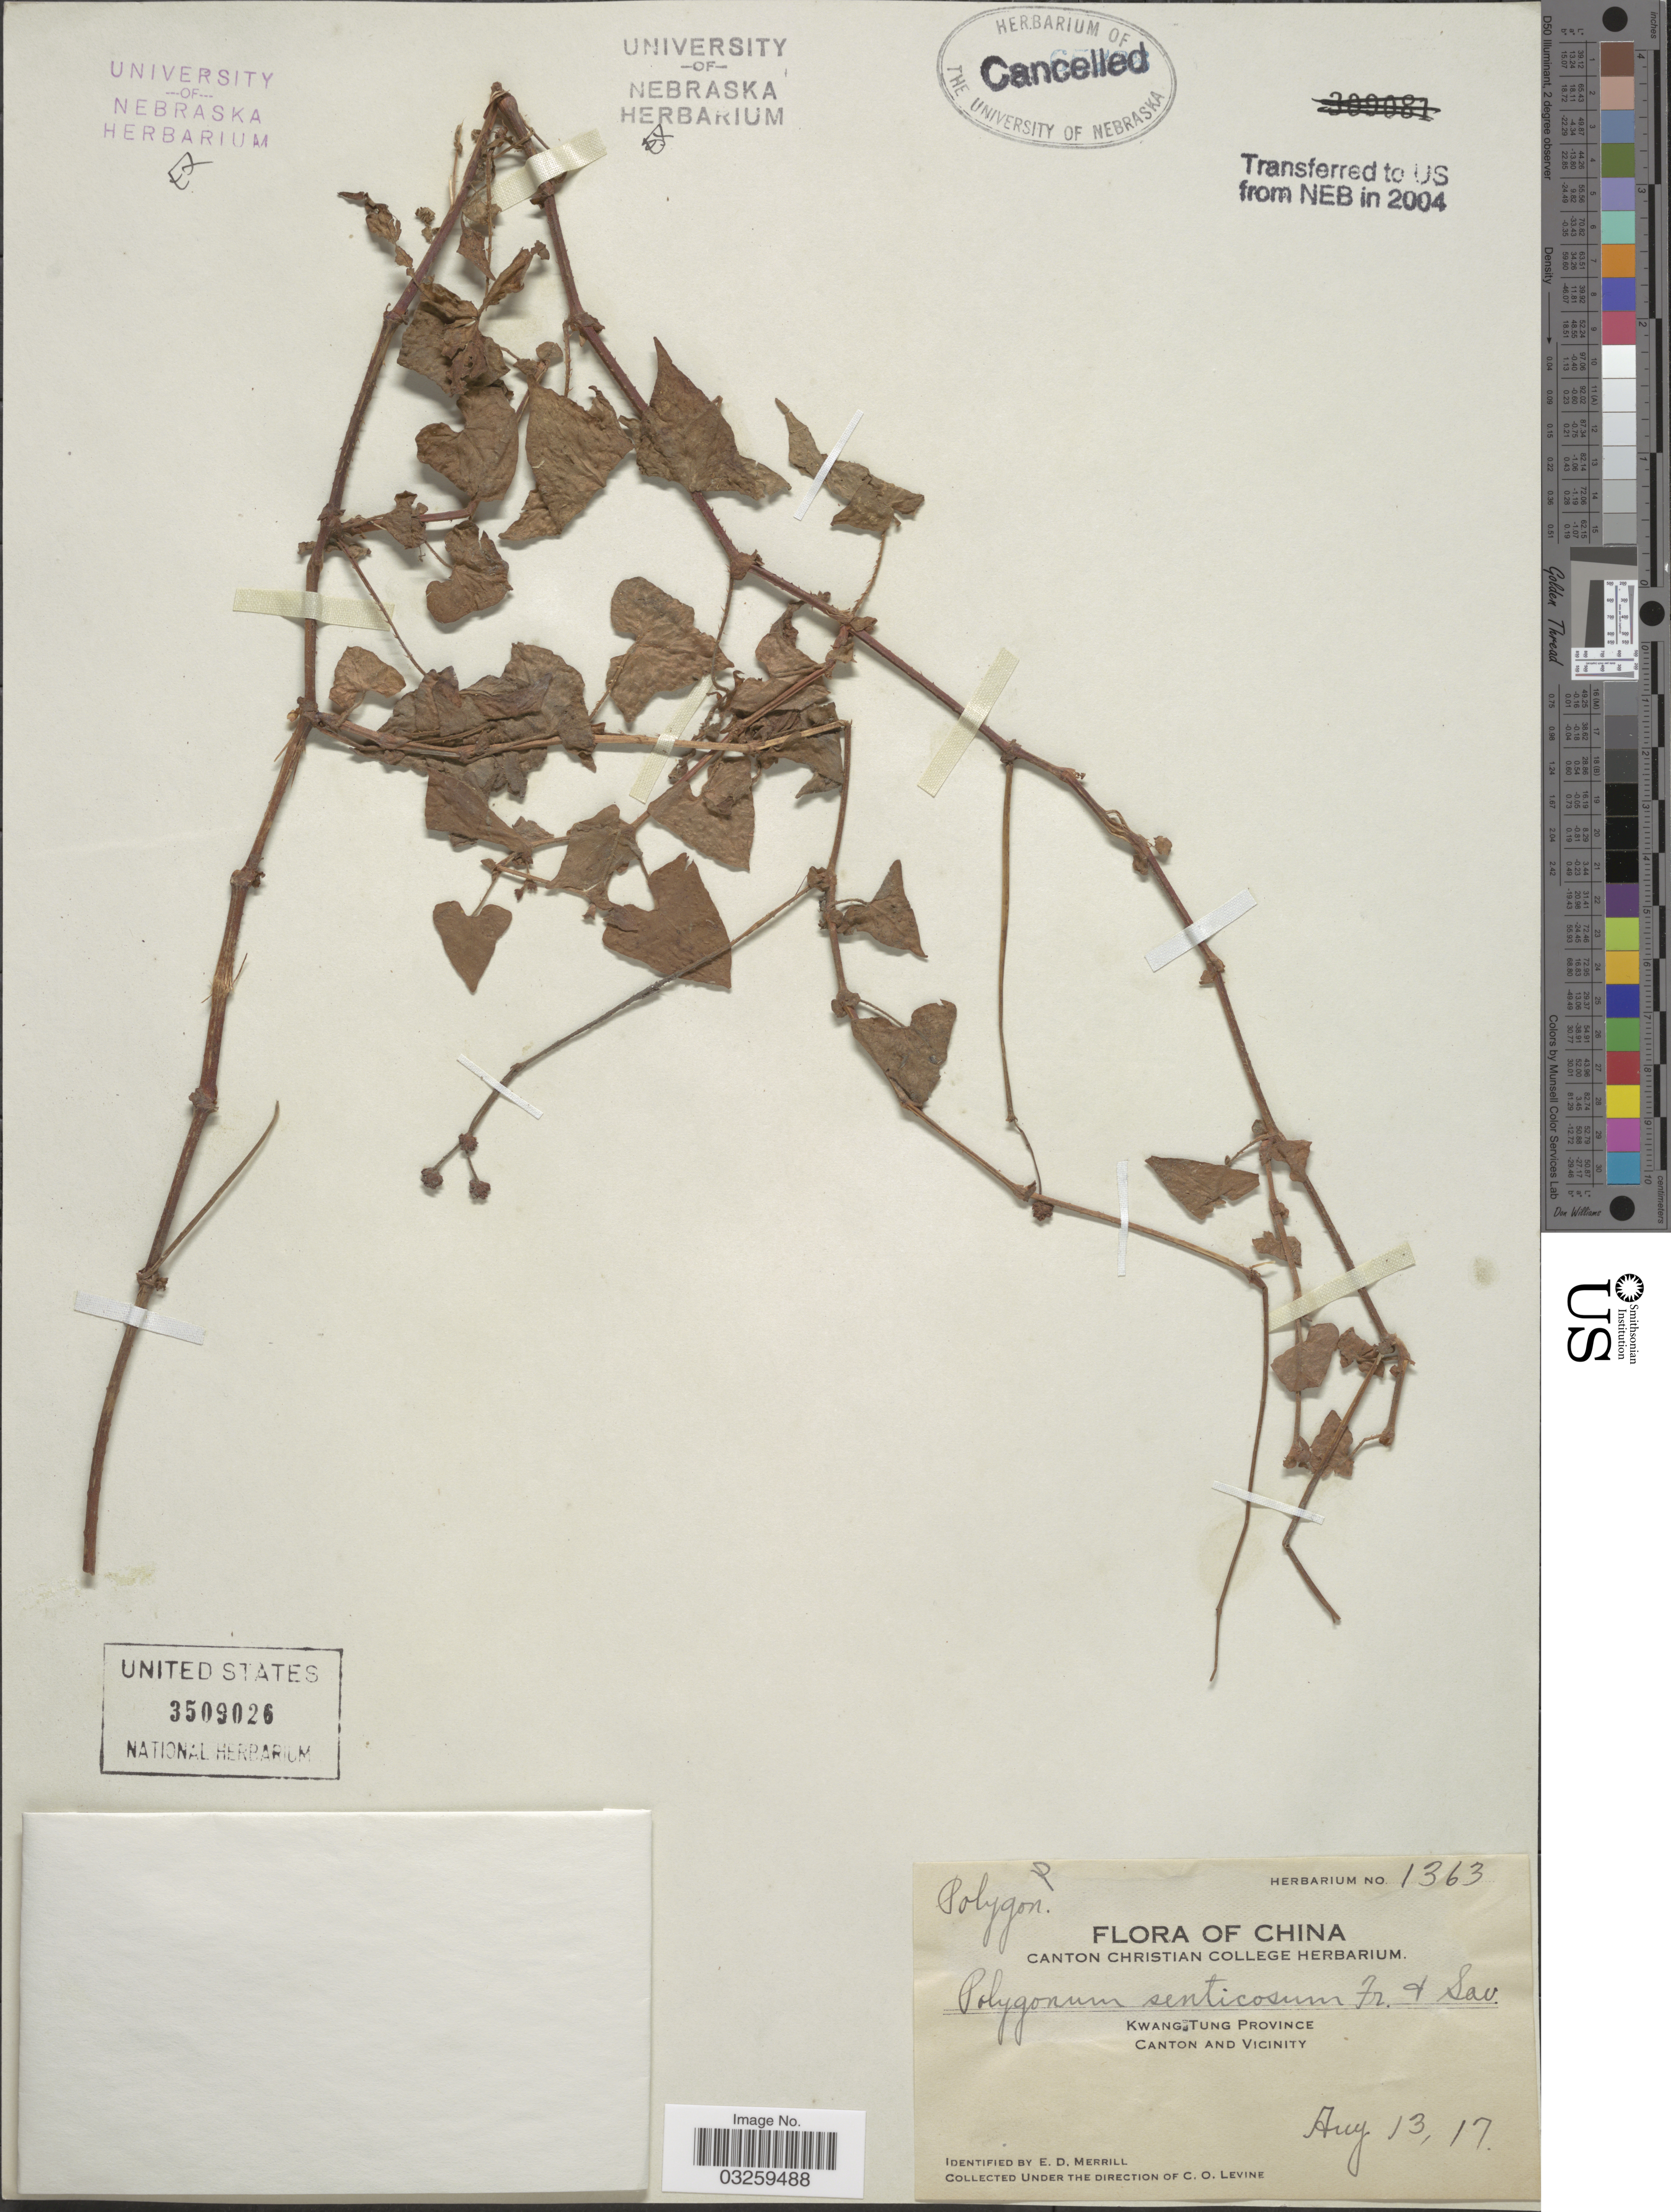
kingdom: Plantae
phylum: Tracheophyta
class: Magnoliopsida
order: Caryophyllales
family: Polygonaceae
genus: Polygonum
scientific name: Polygonum senticosum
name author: Franch. & Sav.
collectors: C. O. Levine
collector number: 1363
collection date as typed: Transcribed d/m/y: 13/8/17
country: China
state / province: Guangdong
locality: KwangTung Province, Canton and Vicinity.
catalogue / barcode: US 3509026